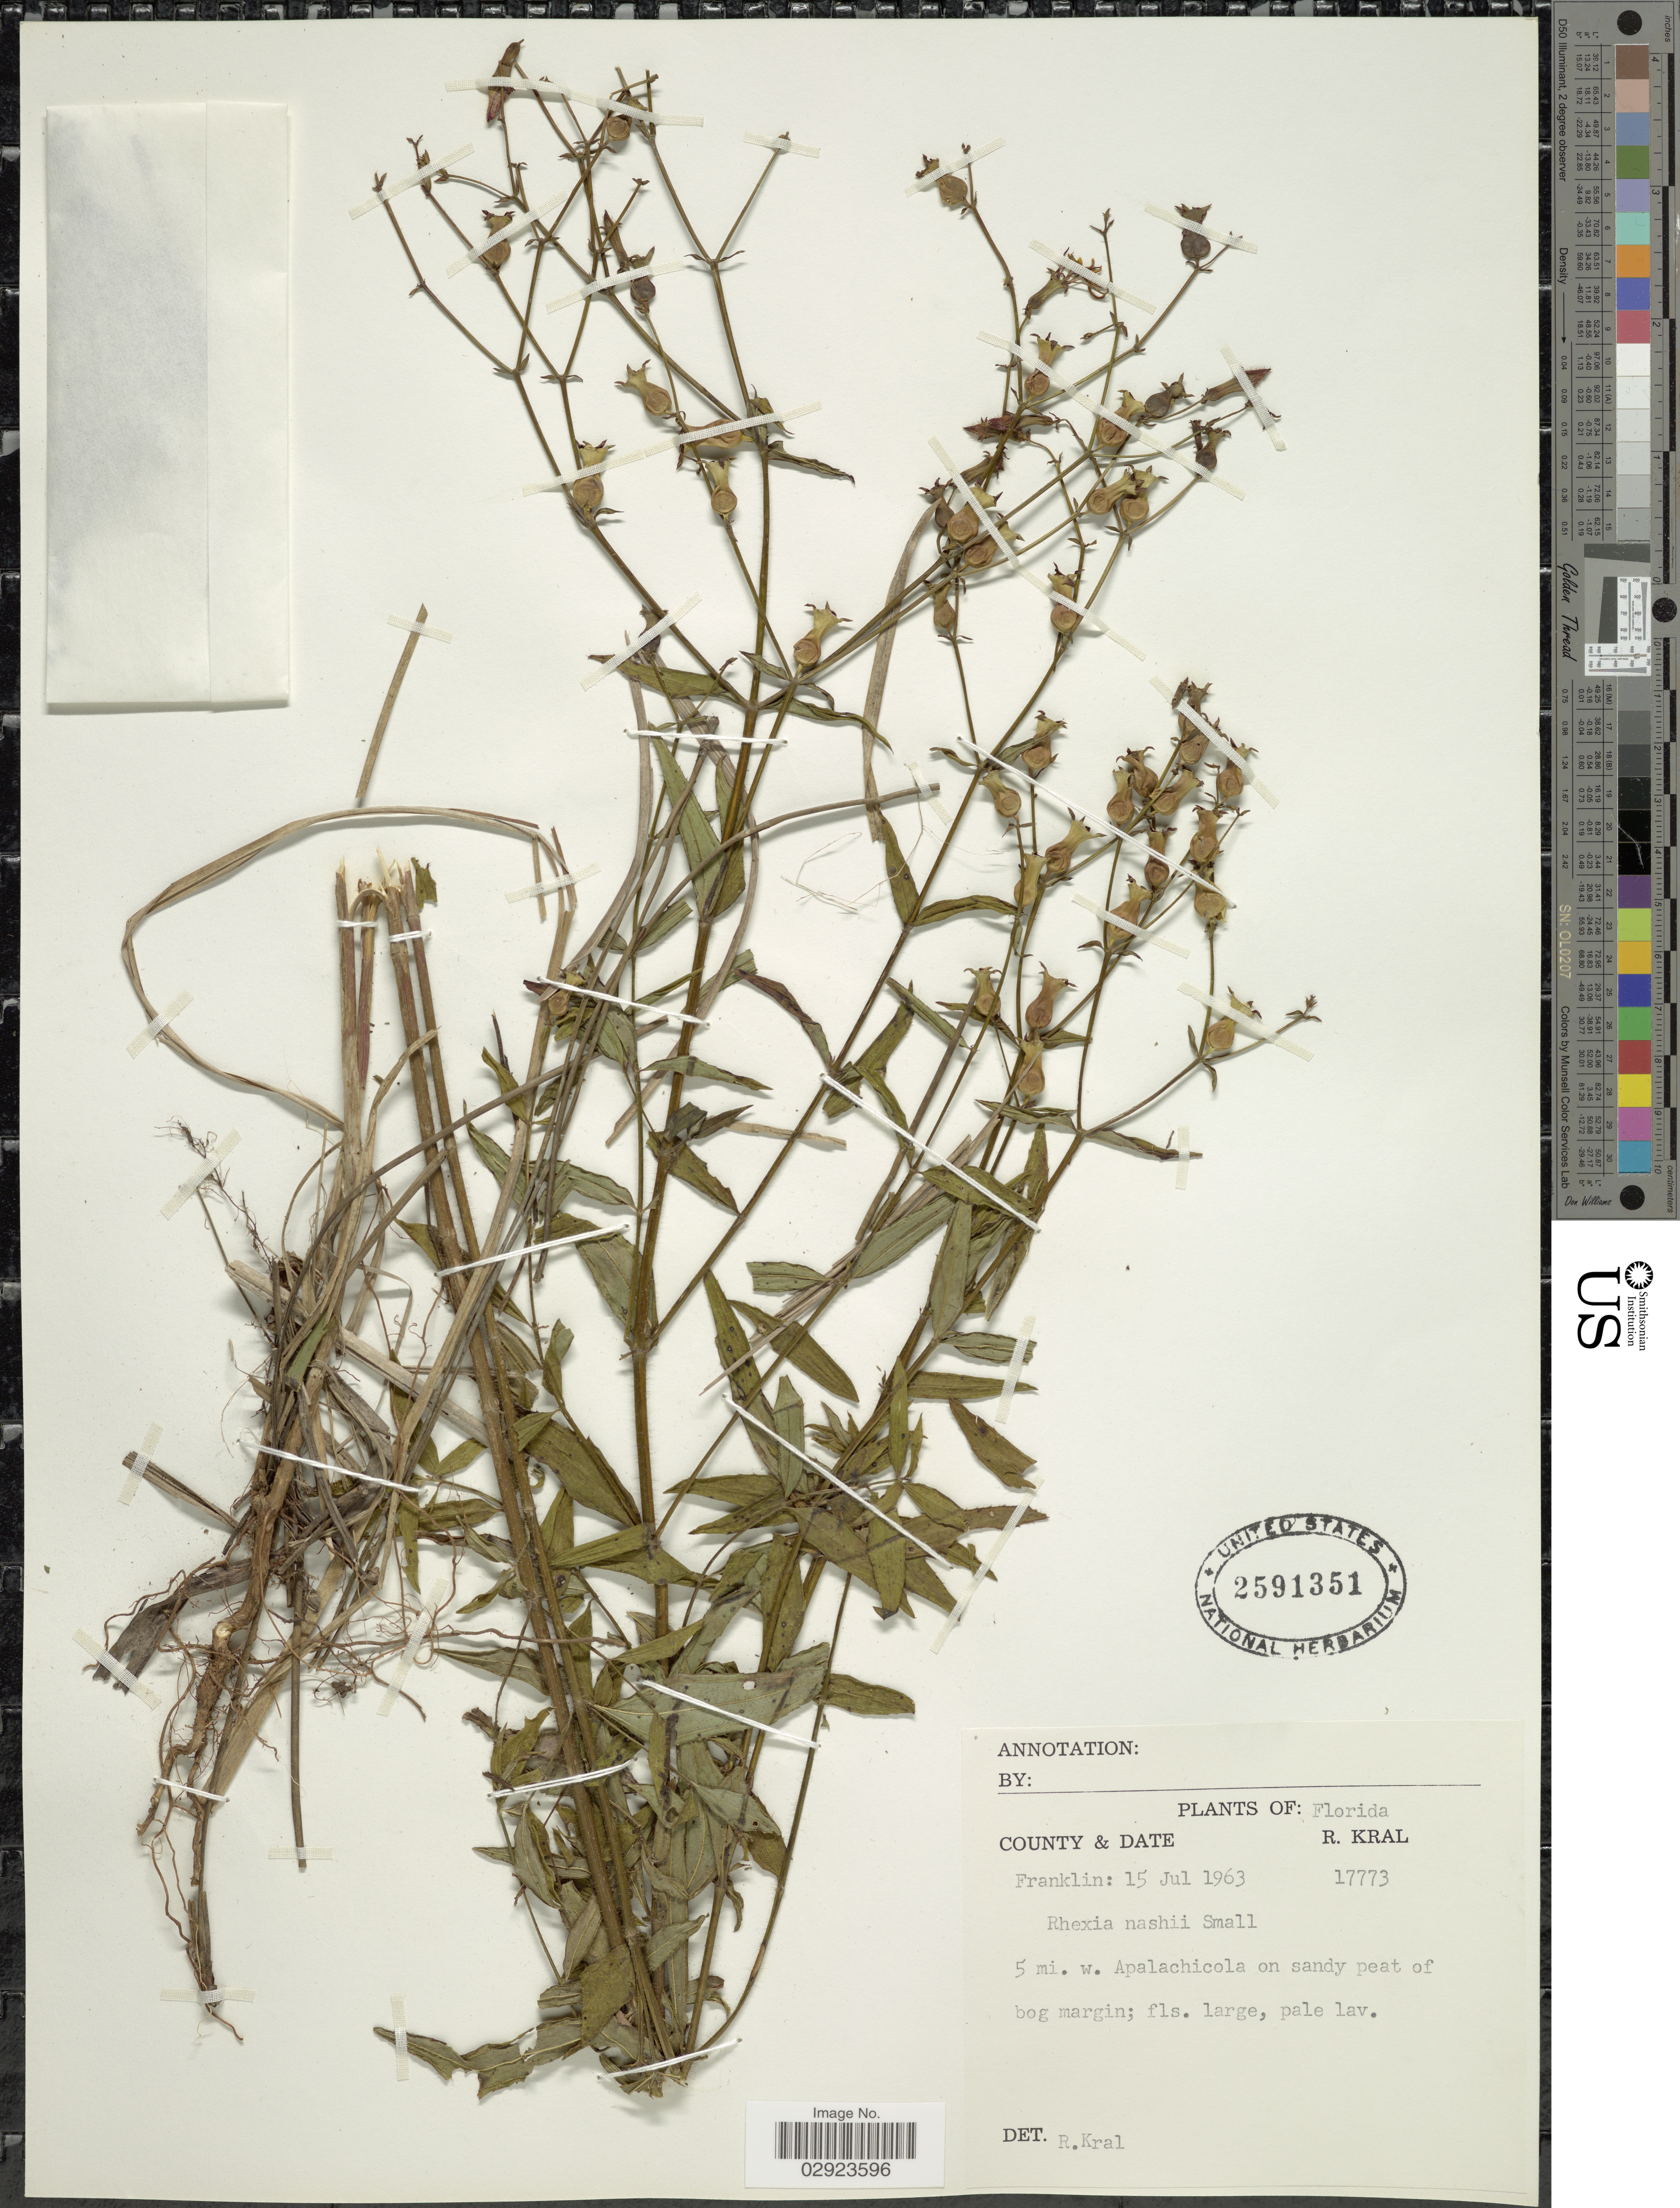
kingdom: Plantae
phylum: Tracheophyta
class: Magnoliopsida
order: Myrtales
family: Melastomataceae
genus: Rhexia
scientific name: Rhexia nashii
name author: Small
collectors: R. Kral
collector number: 17773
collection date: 1963-07-15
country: United States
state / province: Florida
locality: Franklin. 5 mi. w. Apalachicola.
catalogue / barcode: US 2591351